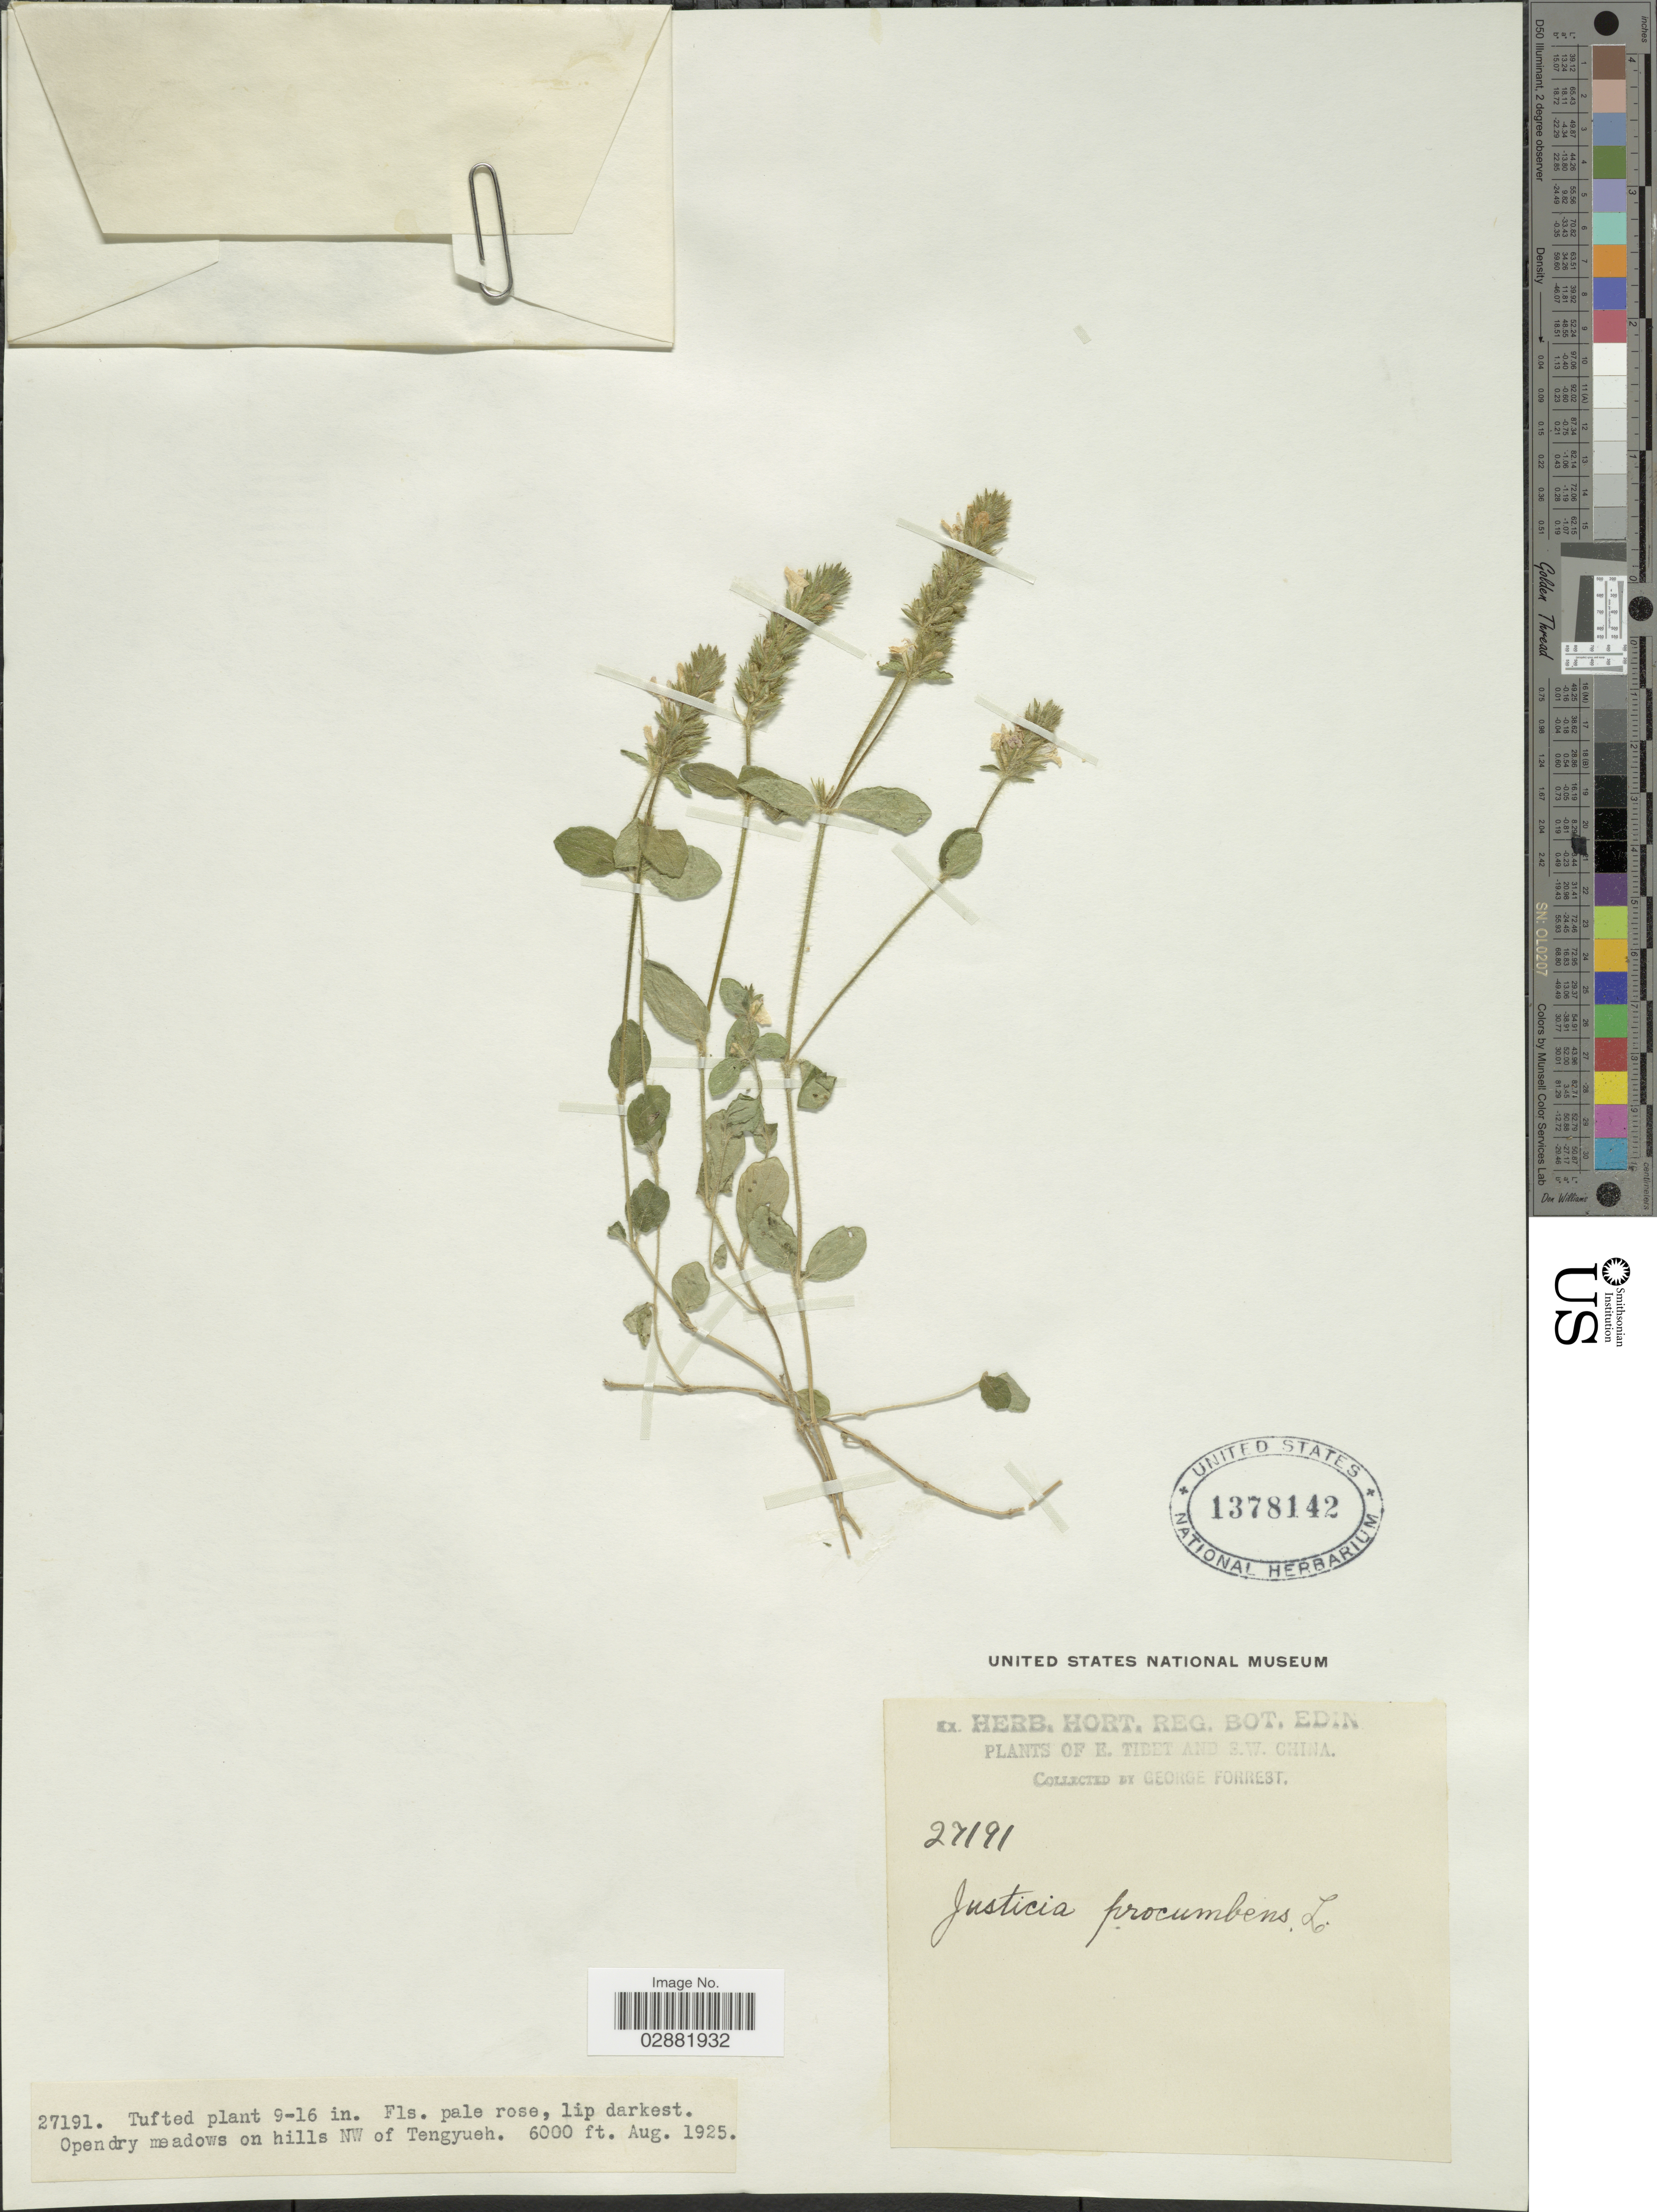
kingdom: Plantae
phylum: Tracheophyta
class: Magnoliopsida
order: Lamiales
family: Acanthaceae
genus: Justicia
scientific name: Justicia procumbens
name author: L.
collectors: G. Forrest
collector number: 27191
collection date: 1925-08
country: China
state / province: Xizang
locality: E. Tibet and S.W. China, Opendry meadows on hills NW of Tengyueh.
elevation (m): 1829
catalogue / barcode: US 1378142